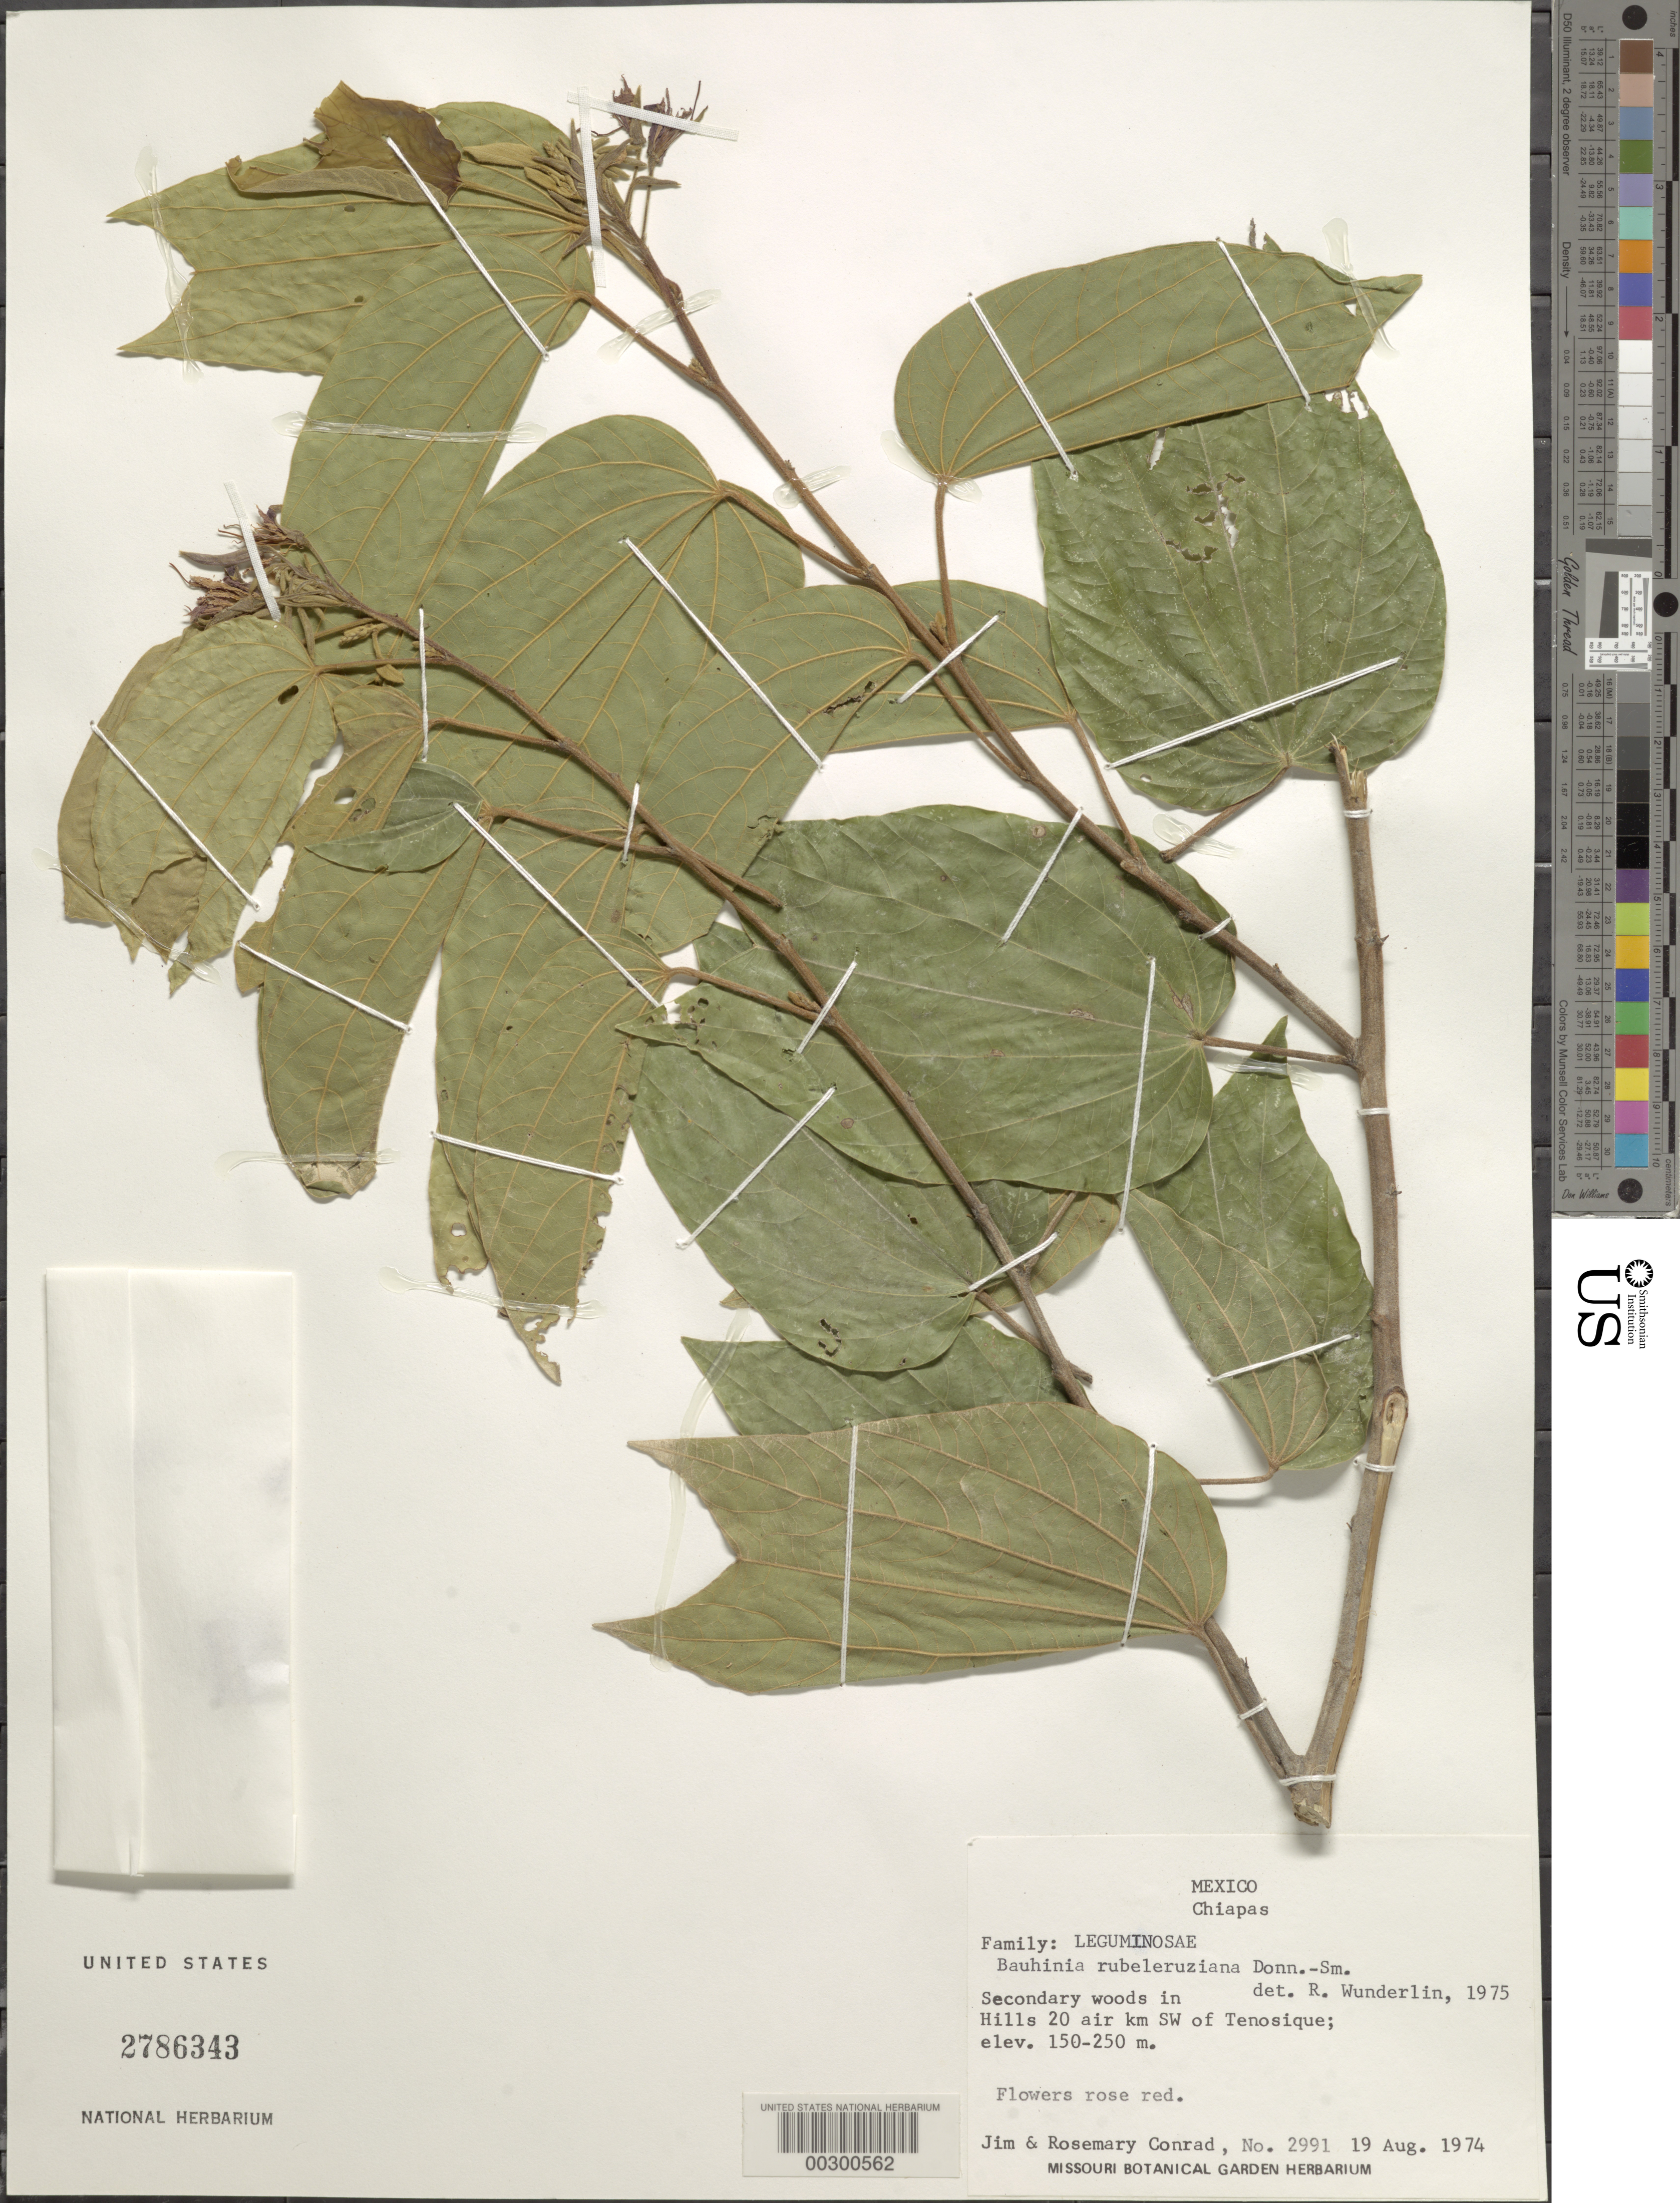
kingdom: Plantae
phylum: Tracheophyta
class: Magnoliopsida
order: Fabales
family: Fabaceae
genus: Bauhinia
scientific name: Bauhinia rubeleruziana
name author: Donn. Sm.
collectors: J. Conrad & R. Conrad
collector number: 2991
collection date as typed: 19 Aug 1974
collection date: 1974-08-19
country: Mexico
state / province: Chiapas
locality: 20 air km SW of Tenosique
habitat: Secondary woods in hills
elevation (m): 150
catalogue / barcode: US 2786343